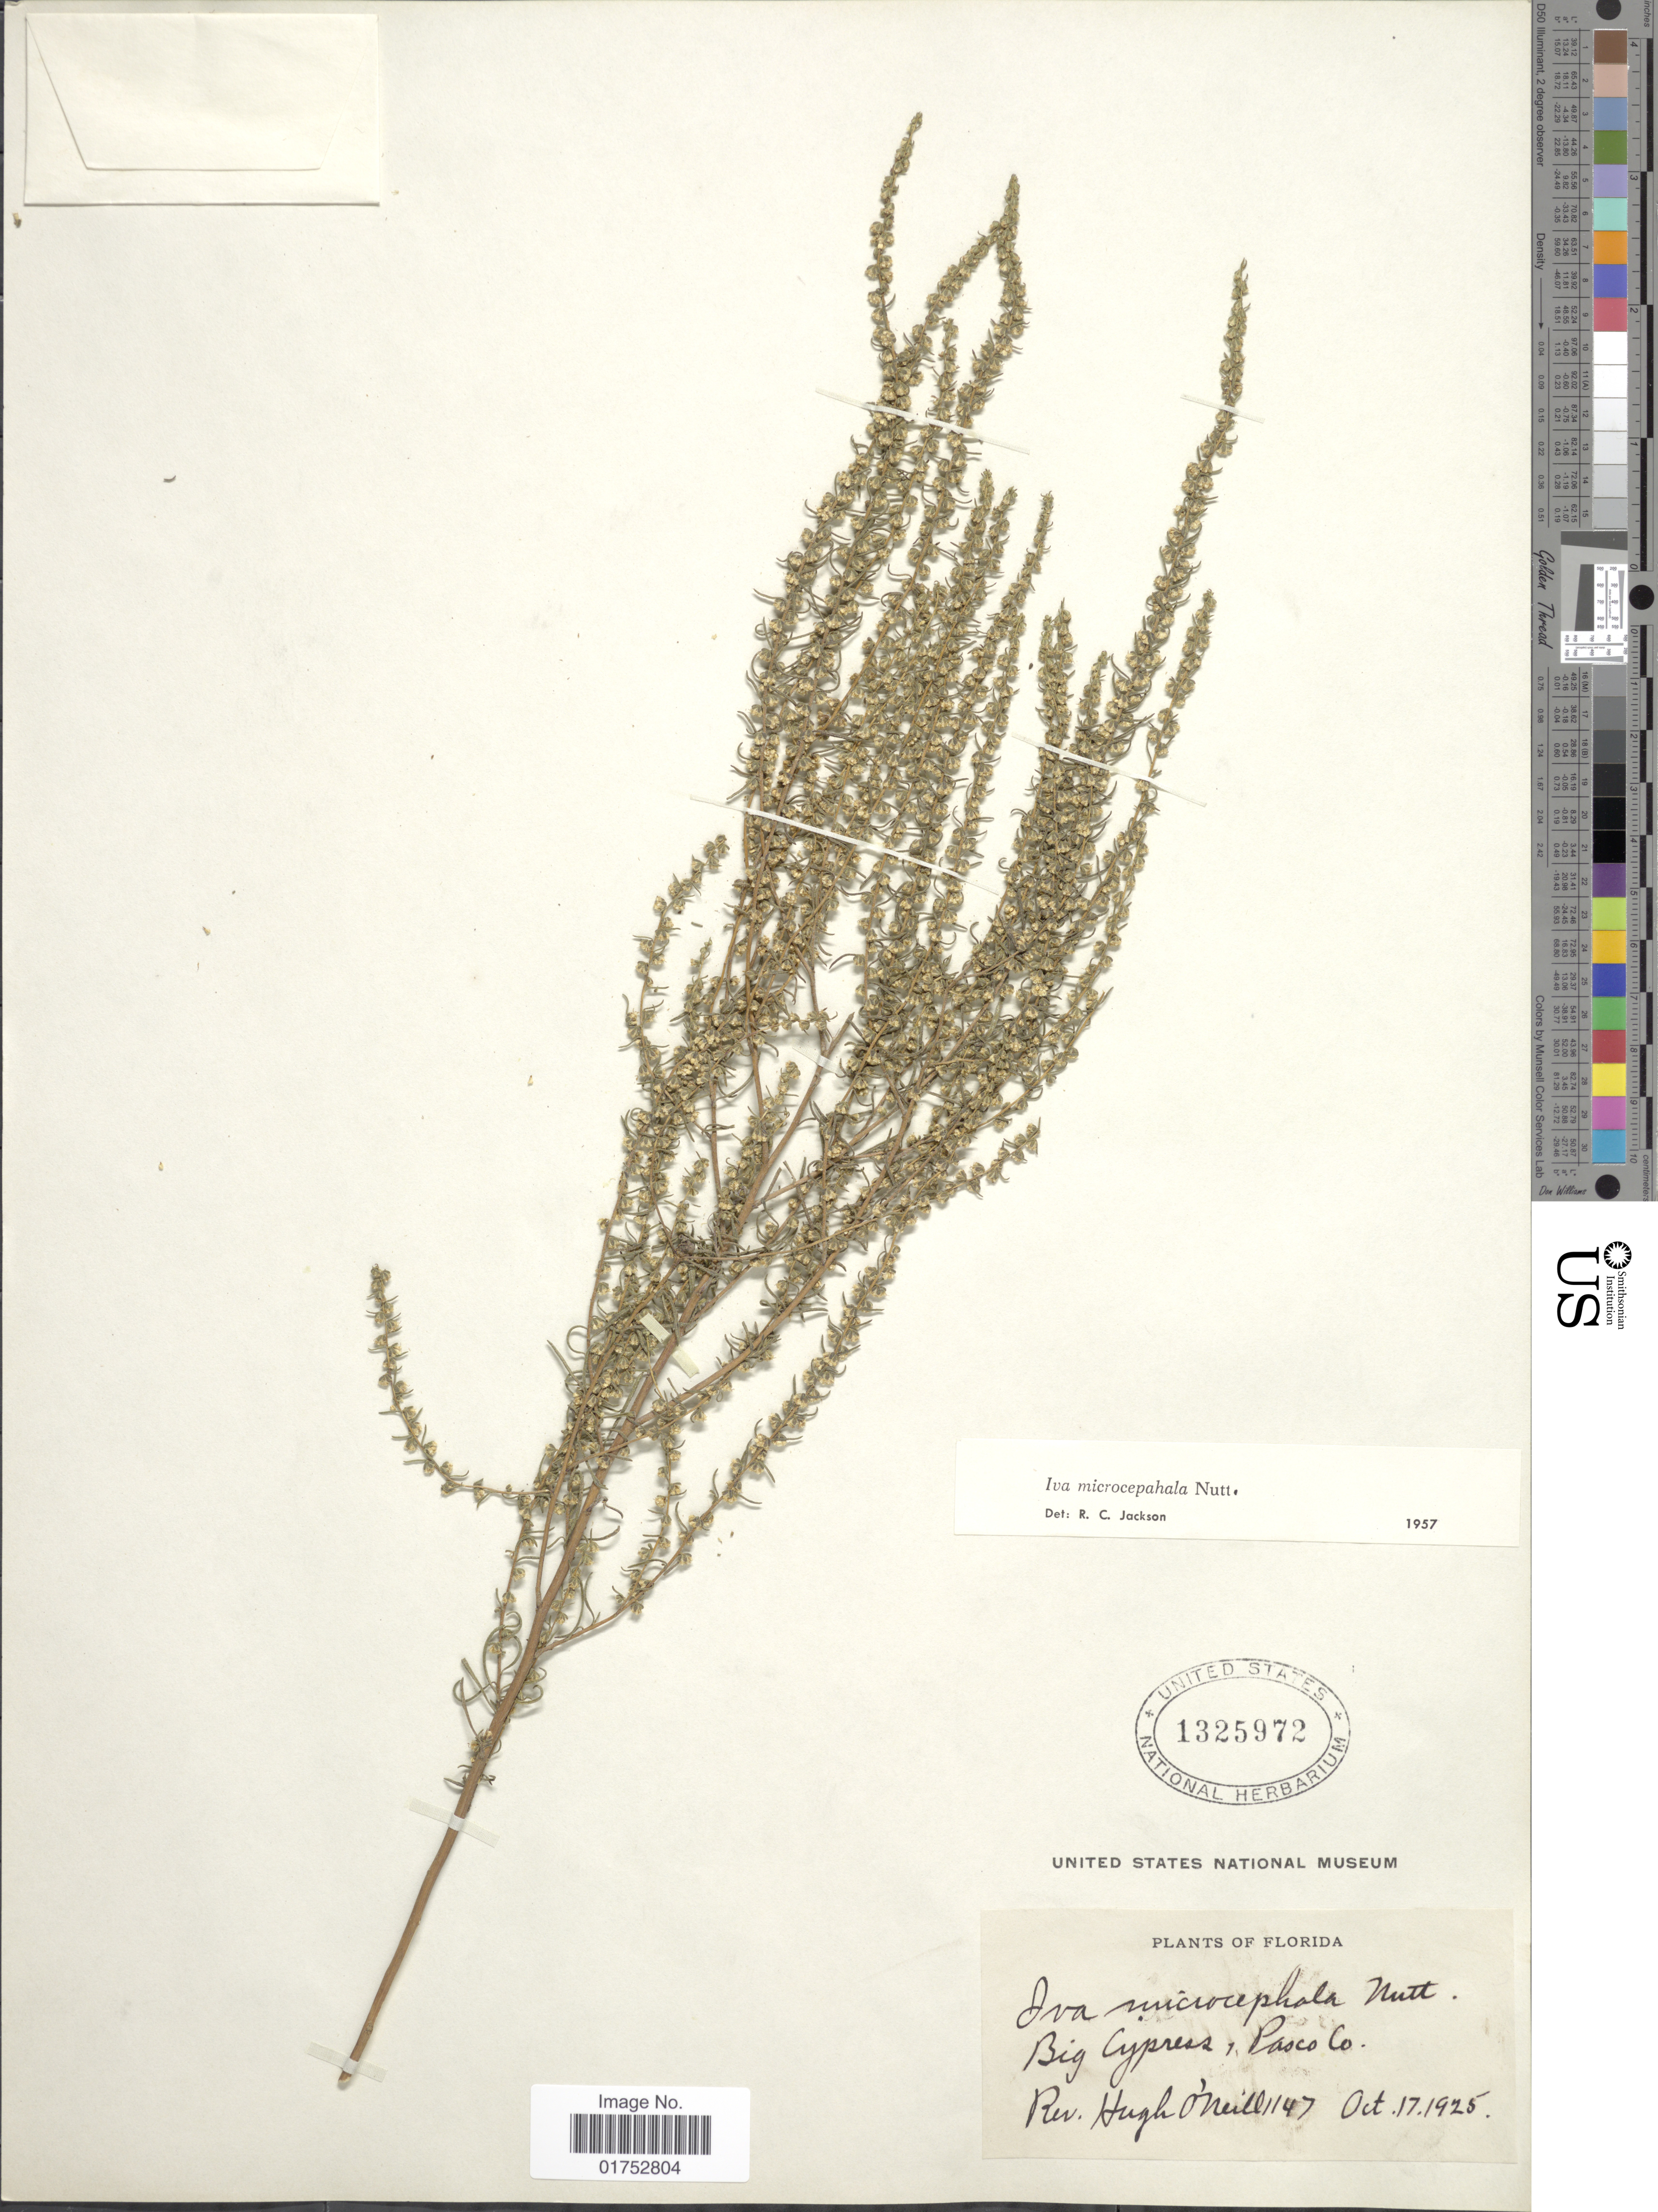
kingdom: Plantae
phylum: Tracheophyta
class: Magnoliopsida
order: Asterales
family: Asteraceae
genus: Iva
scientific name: Iva microcephala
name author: Nutt.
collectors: H. O'Neill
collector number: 1147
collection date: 1925-10-17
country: United States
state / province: Florida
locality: Big Cypress, Pasco Co.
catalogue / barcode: US 1325972